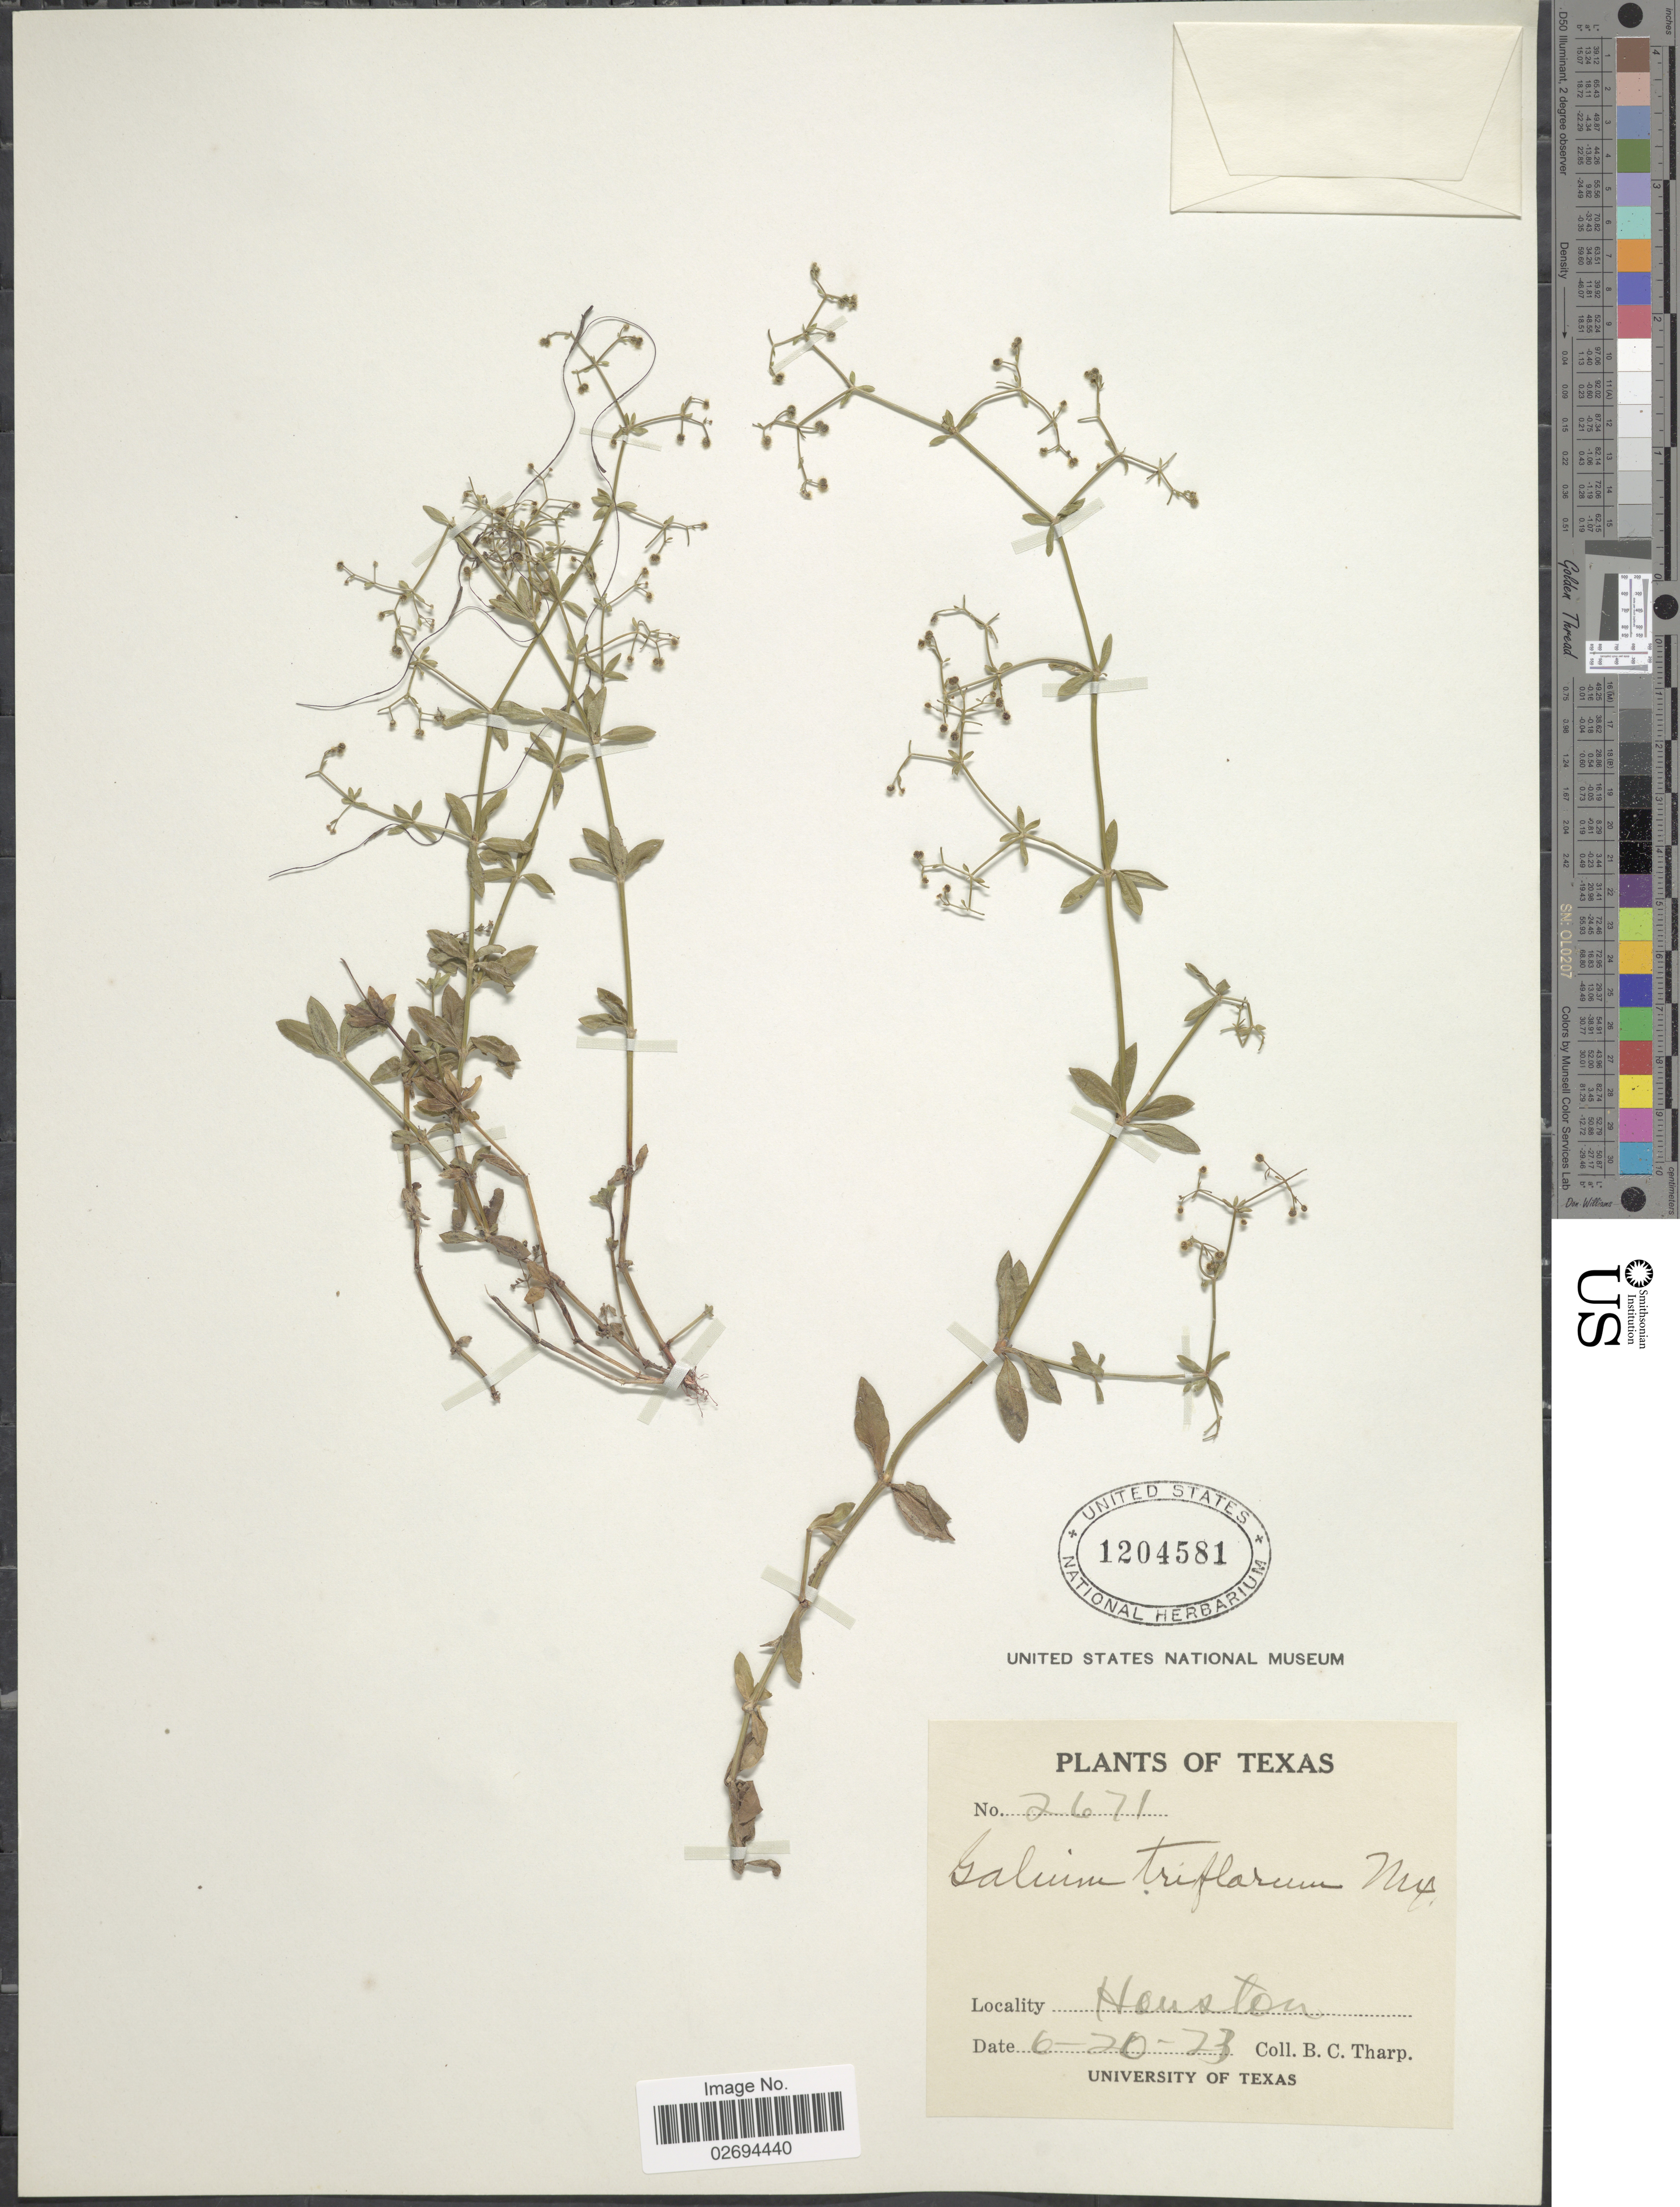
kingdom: Plantae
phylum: Tracheophyta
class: Magnoliopsida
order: Gentianales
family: Rubiaceae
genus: Galium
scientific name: Galium triflorum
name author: Michx.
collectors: B. C. Tharp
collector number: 2671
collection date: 1923-06-20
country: United States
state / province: Texas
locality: Houston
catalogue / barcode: US 1204581